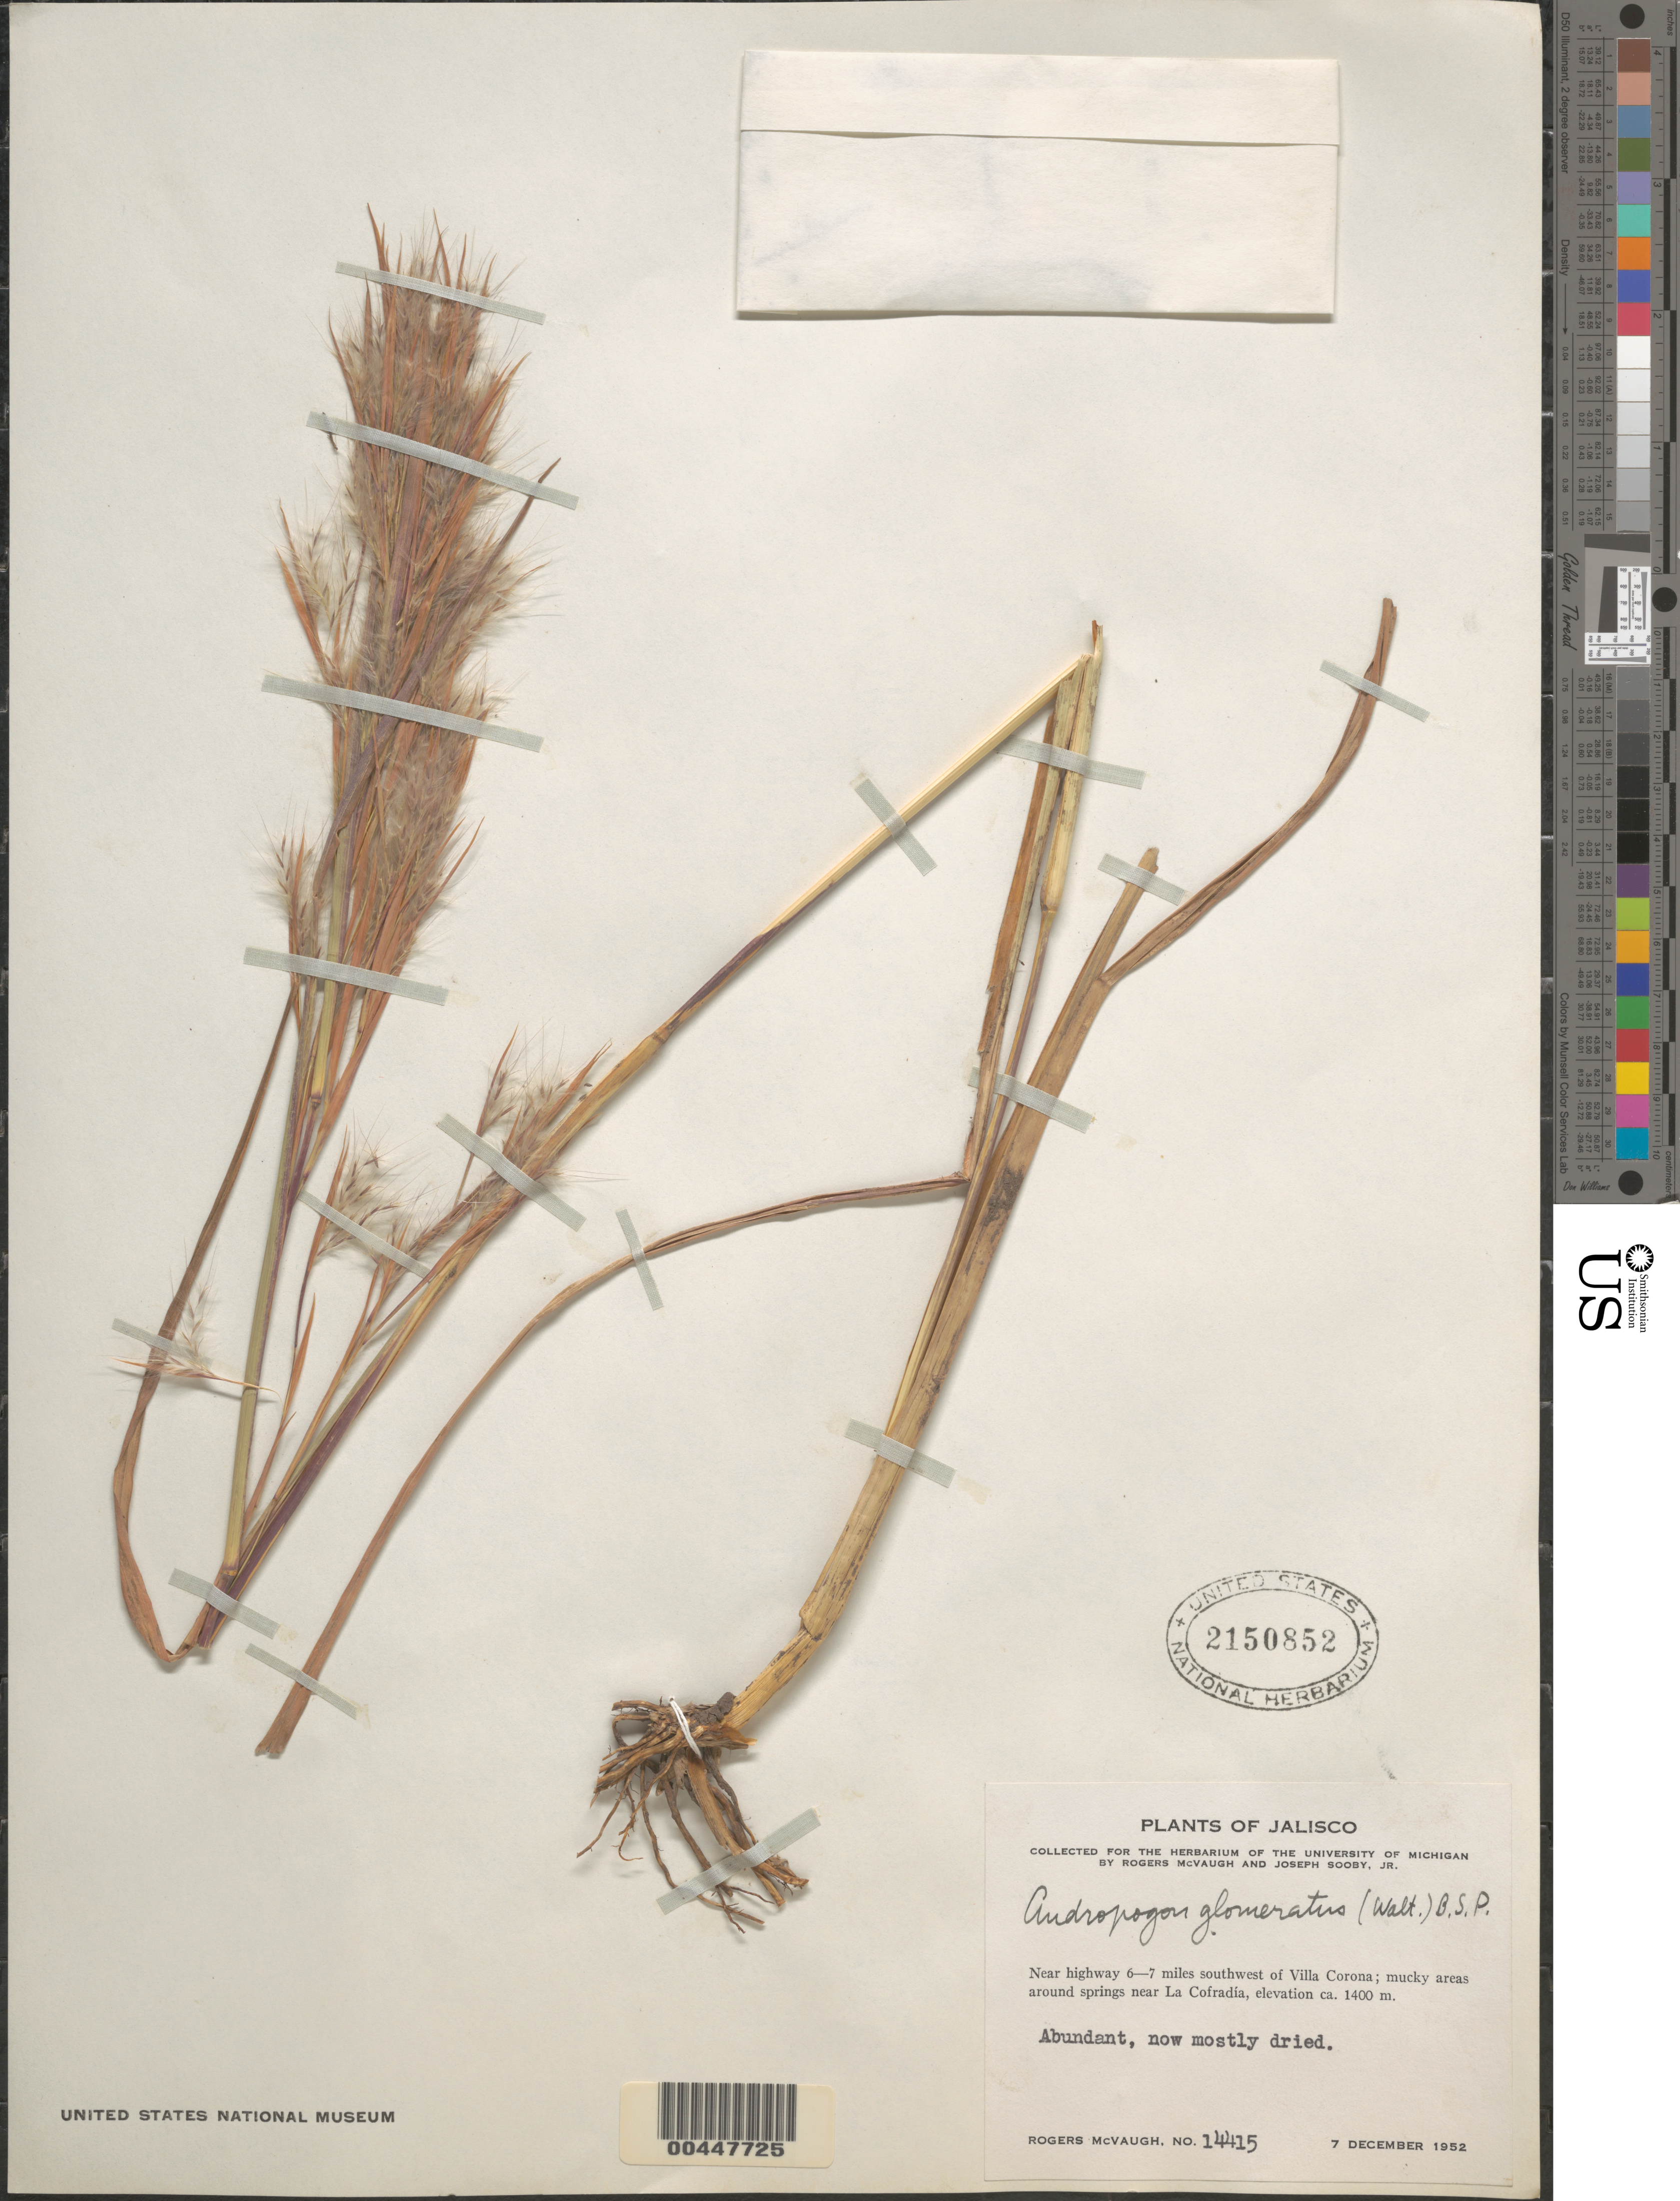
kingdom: Plantae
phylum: Tracheophyta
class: Liliopsida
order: Poales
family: Poaceae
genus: Andropogon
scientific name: Andropogon glomeratus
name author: (Walter) Britton, Stearns & Poggenb.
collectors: R. McVaugh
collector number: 14415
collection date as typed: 7 Dec 1952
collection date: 1952-12-07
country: Mexico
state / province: Jalisco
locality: Near hwy 6-7 mi SW of Villa Corona, around springs near La Cofradía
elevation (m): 1400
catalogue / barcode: US 2150852